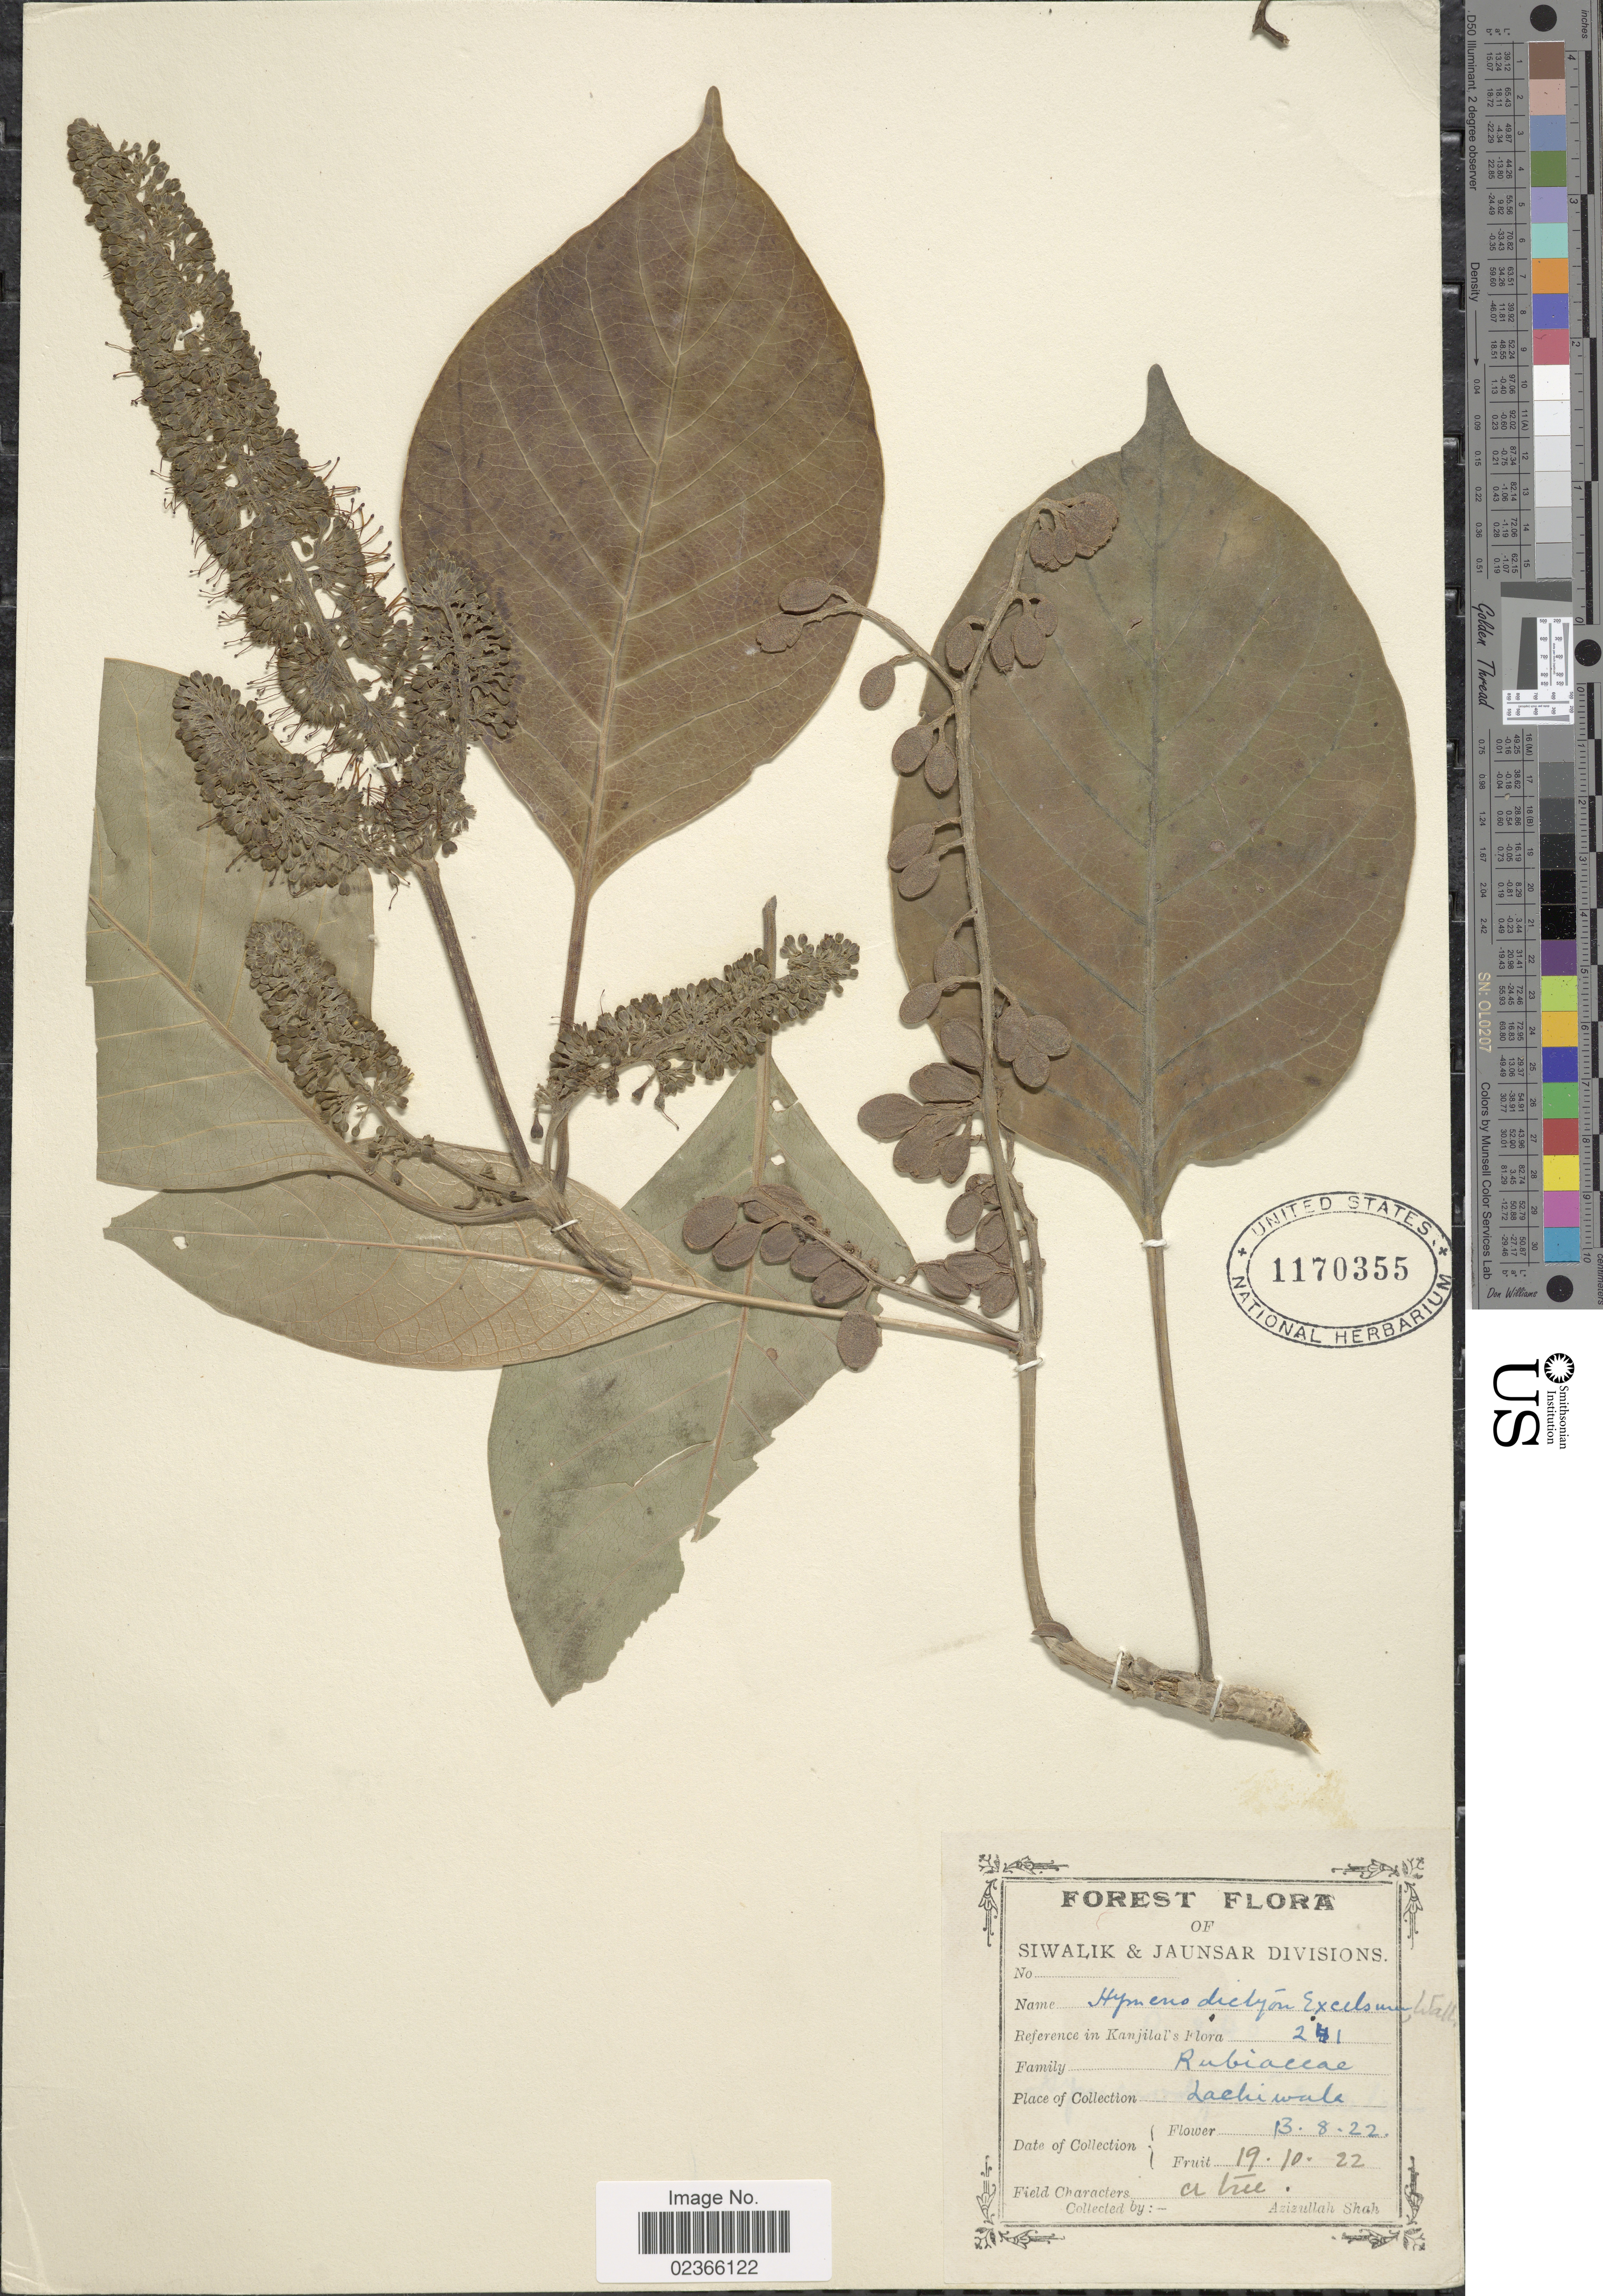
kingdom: Plantae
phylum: Tracheophyta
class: Magnoliopsida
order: Gentianales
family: Rubiaceae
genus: Hymenodictyon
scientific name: Hymenodictyon excelsum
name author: (Roxb.) Wall.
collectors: A. Shah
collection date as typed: Transcribed d/m/y: 13/8/22 to 19/10/22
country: India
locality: Siwalik and Jaunsar Divisions. Lachiwale. Kanjilal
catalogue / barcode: US 1170355